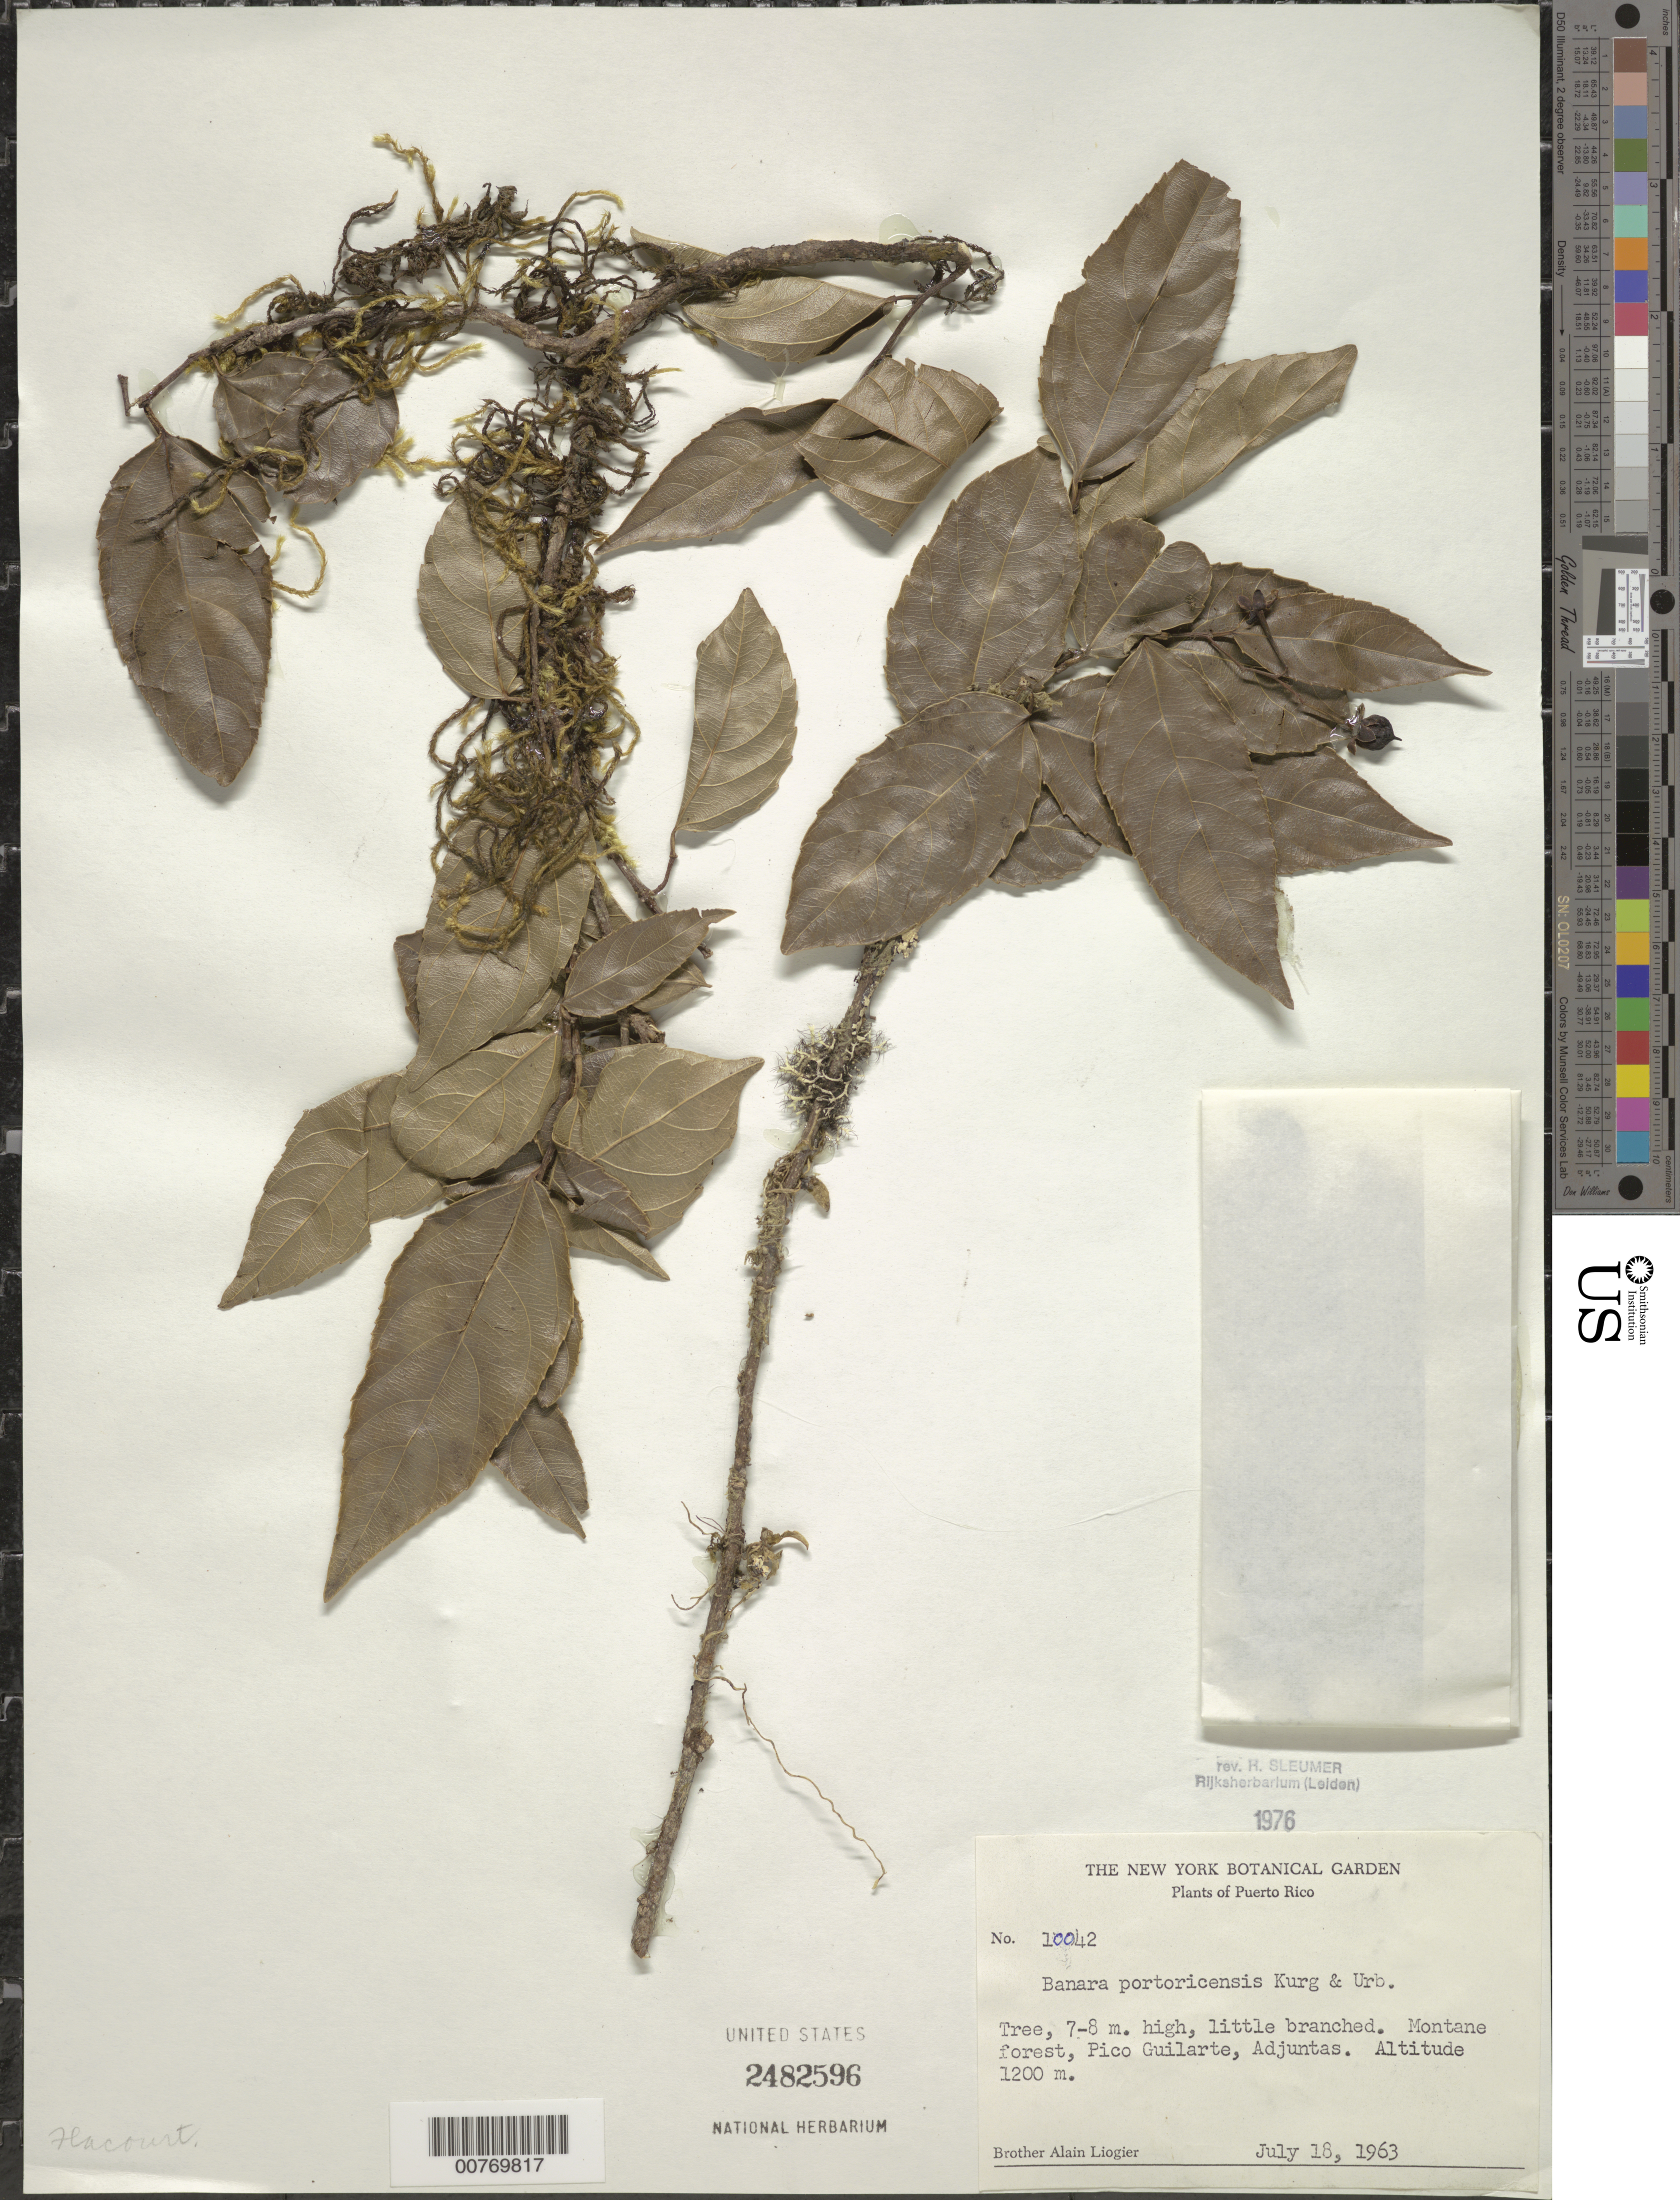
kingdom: Plantae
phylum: Tracheophyta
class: Magnoliopsida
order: Malpighiales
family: Salicaceae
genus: Banara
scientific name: Banara portoricensis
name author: Krug & Urb.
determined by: Sleumer, H. O.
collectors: A. H. Liogier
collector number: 10042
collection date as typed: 18 Jul 1963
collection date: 1963-07-18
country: Puerto Rico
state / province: Adjuntas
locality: Adjuntas, Pico Guilarte.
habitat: Montane forest.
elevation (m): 1200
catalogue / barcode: US 2482596